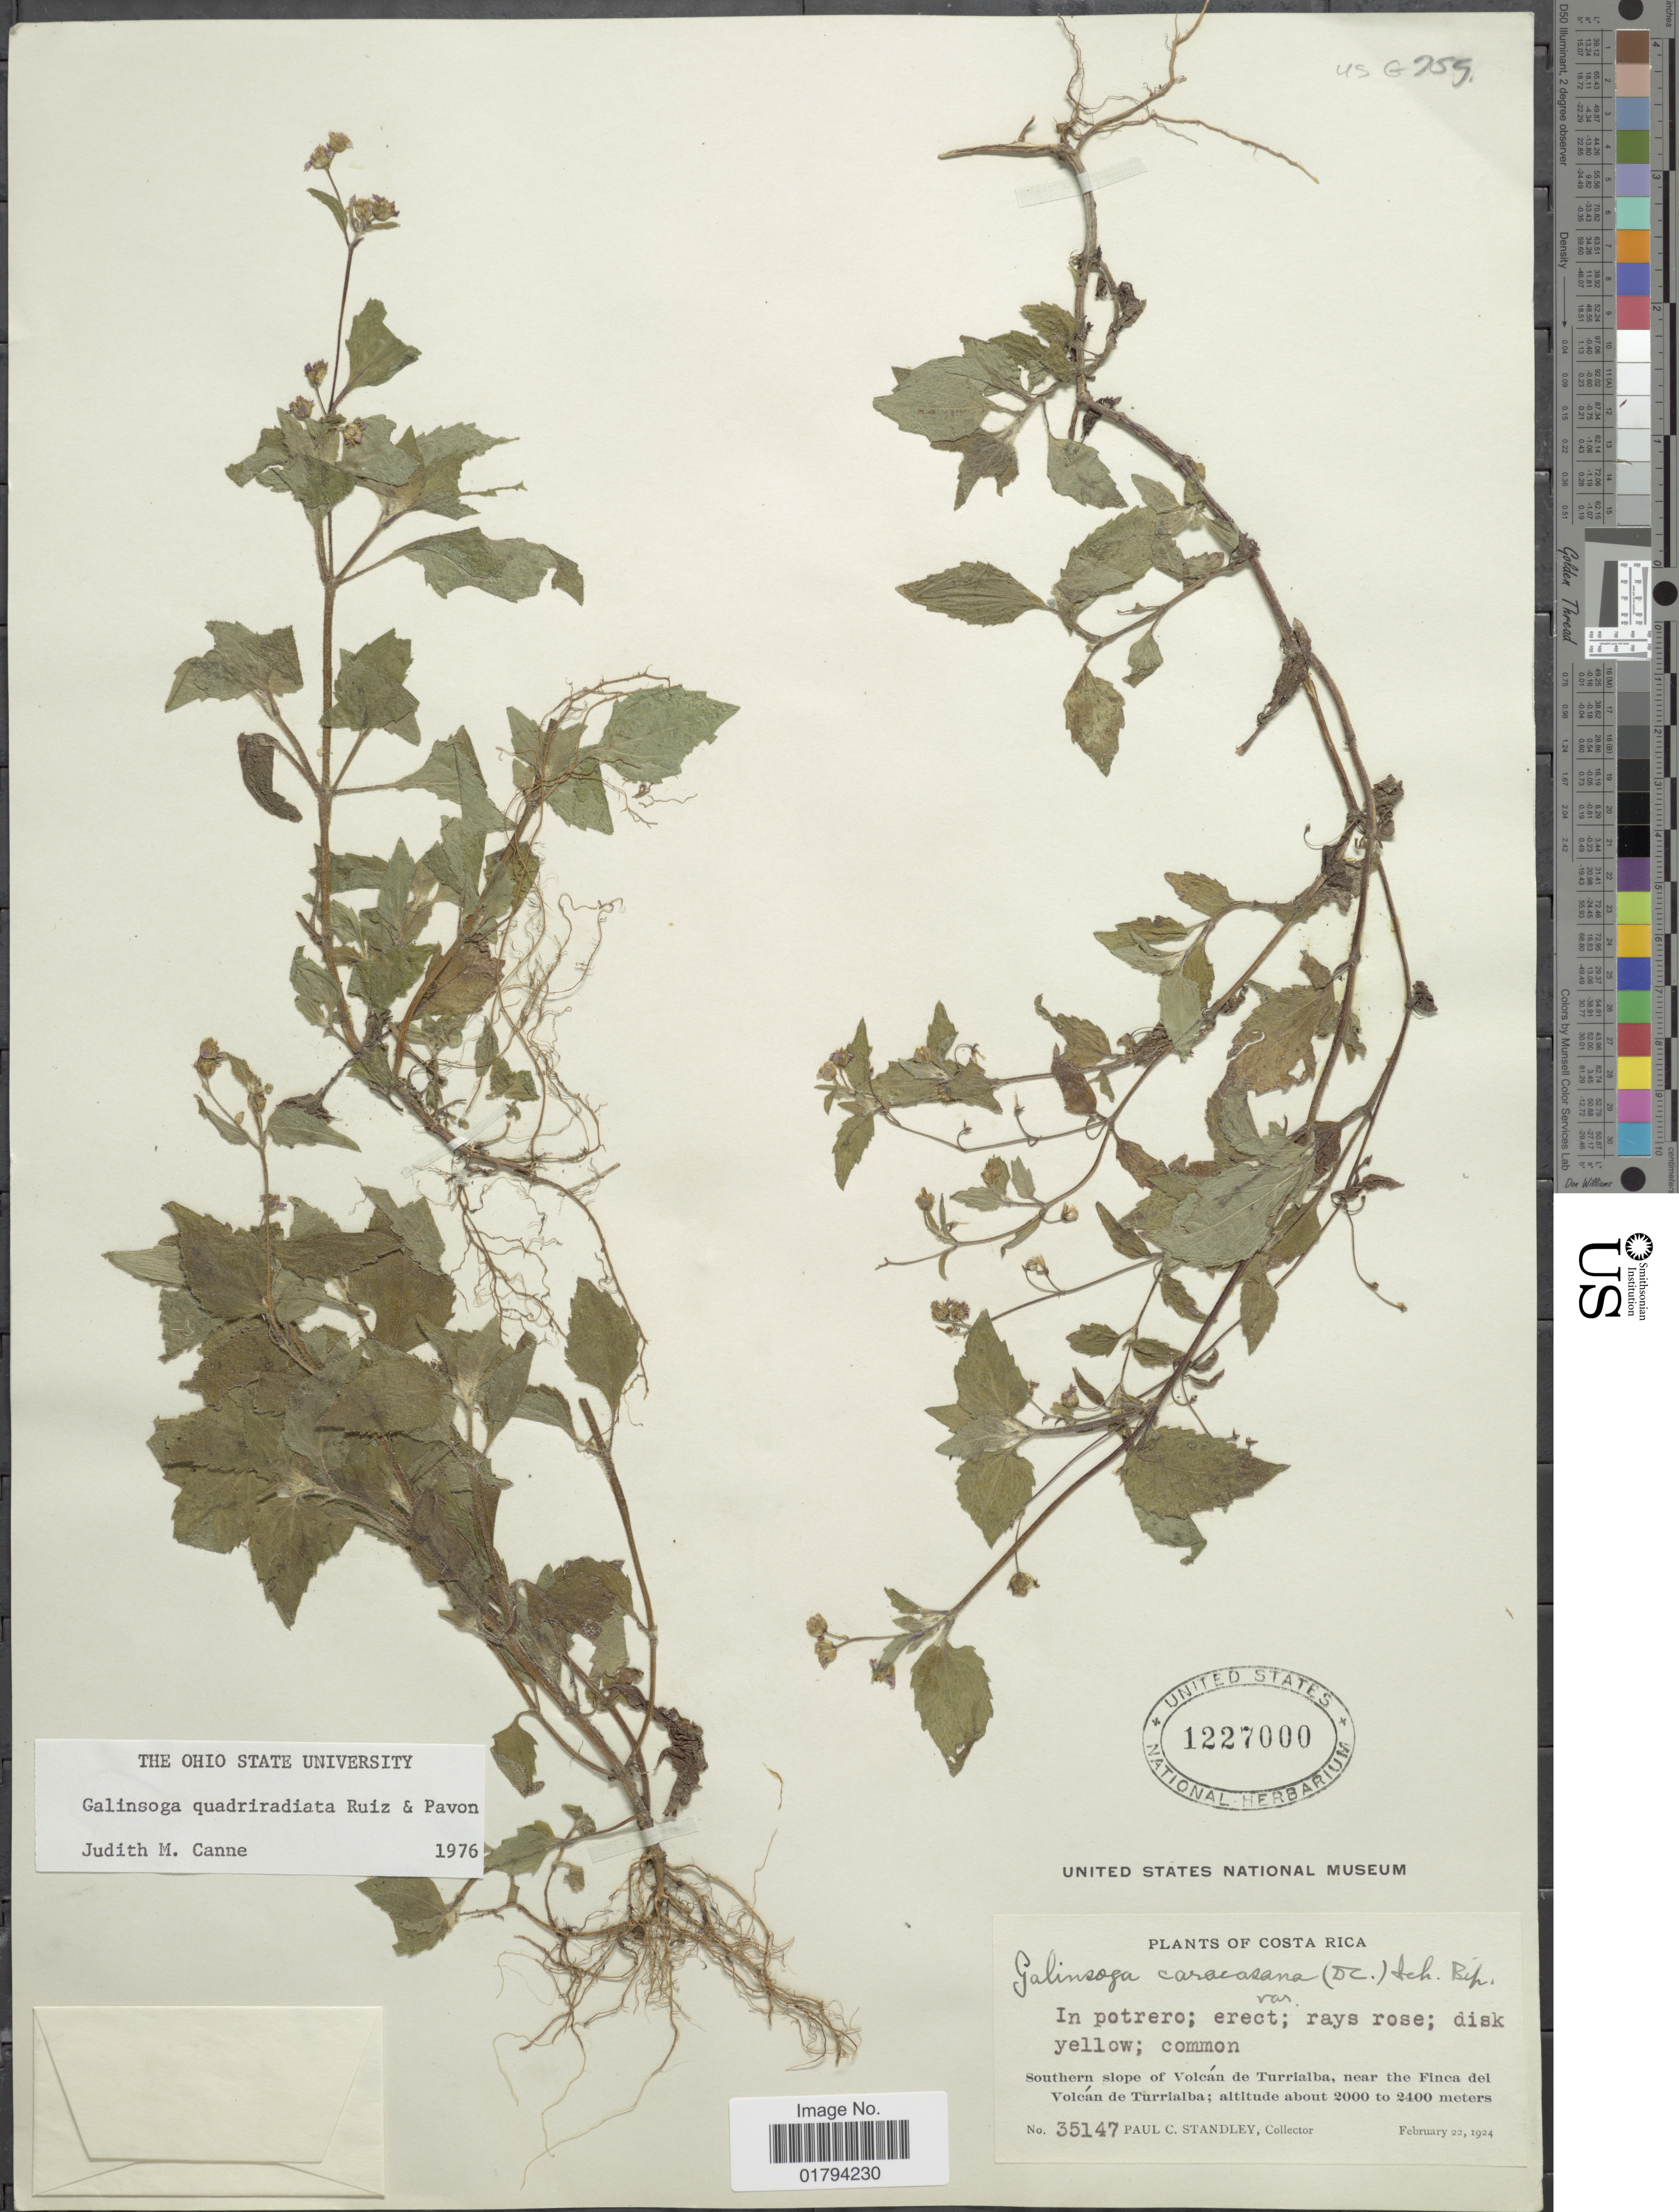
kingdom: Plantae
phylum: Tracheophyta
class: Magnoliopsida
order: Asterales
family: Asteraceae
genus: Galinsoga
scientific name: Galinsoga quadriradiata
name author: Ruiz & Pav.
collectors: P. C. Standley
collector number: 35147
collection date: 1924-02-22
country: Costa Rica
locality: southern slope of Volcán de Turrialba, near the Finca del Volcán de Turrialba.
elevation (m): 2000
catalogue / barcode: US 1227000